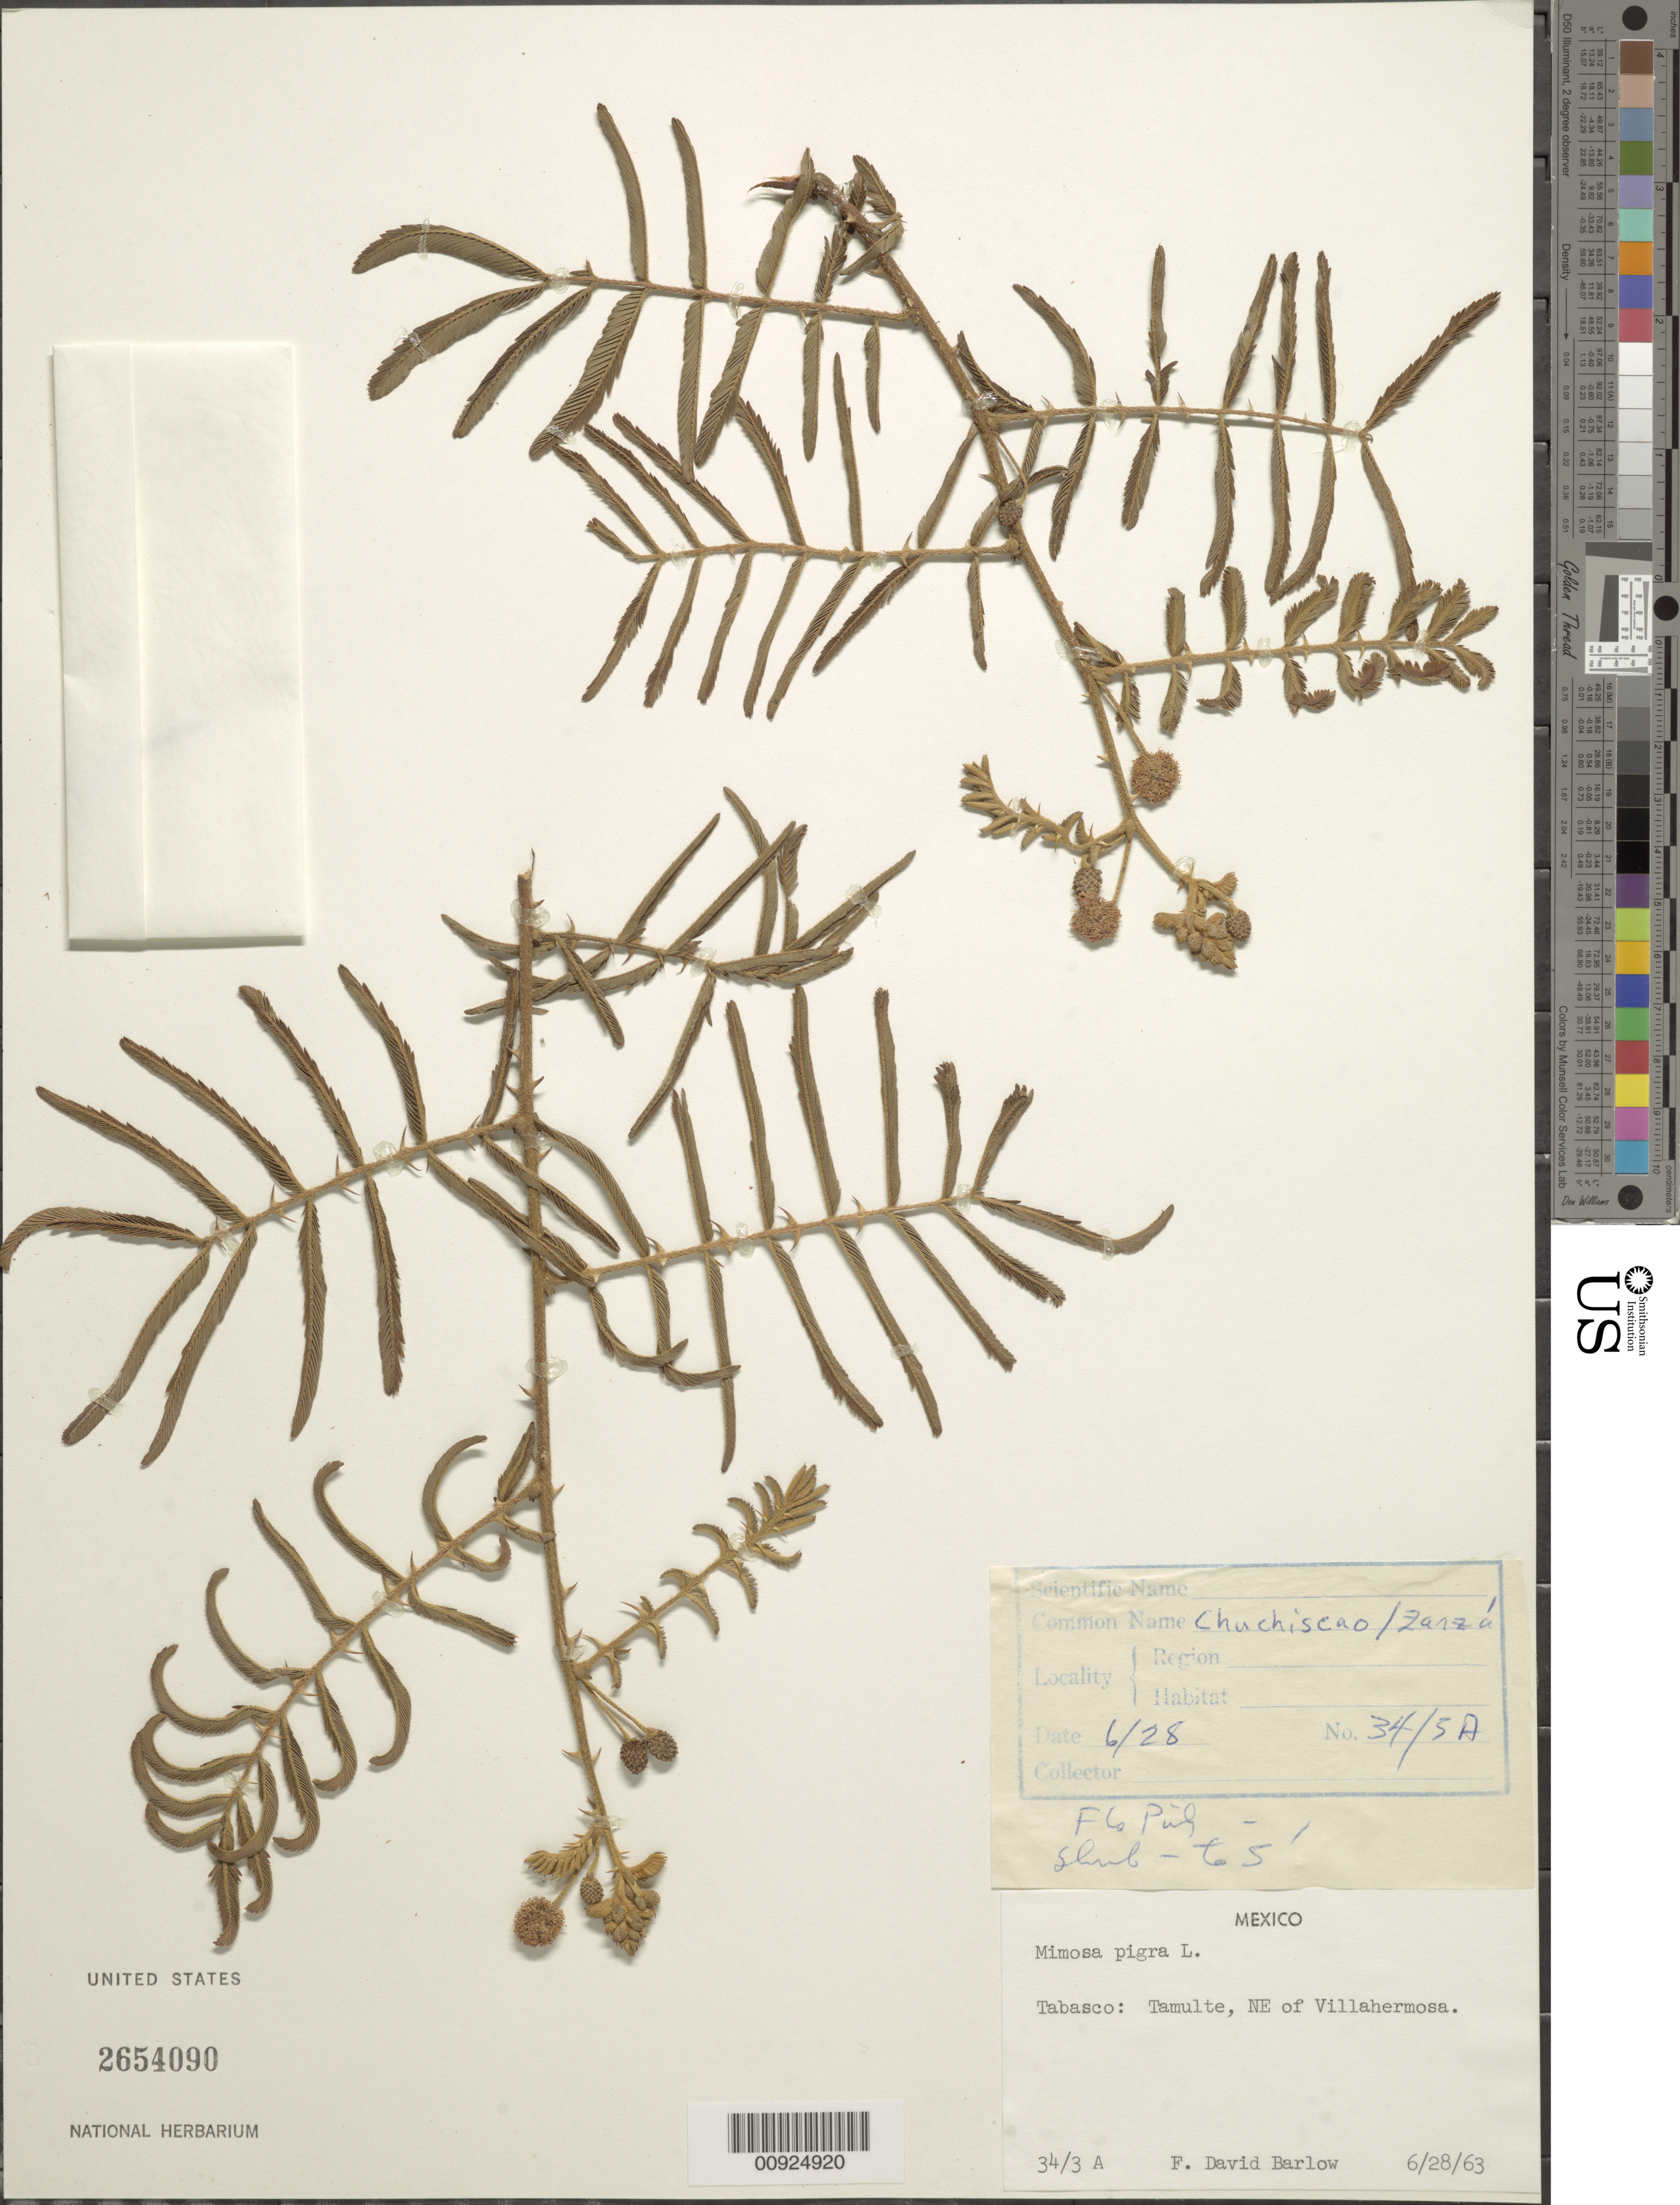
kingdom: Plantae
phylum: Tracheophyta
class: Magnoliopsida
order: Fabales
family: Fabaceae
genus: Mimosa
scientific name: Mimosa pigra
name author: L.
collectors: F. D. Barlow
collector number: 34/3 A or 34/5 A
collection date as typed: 28 Jun 1963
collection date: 1963-06-28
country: Mexico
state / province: Tabasco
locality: Tabasco: Tamulte, NE of Villahermosa.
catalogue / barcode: US 2654090